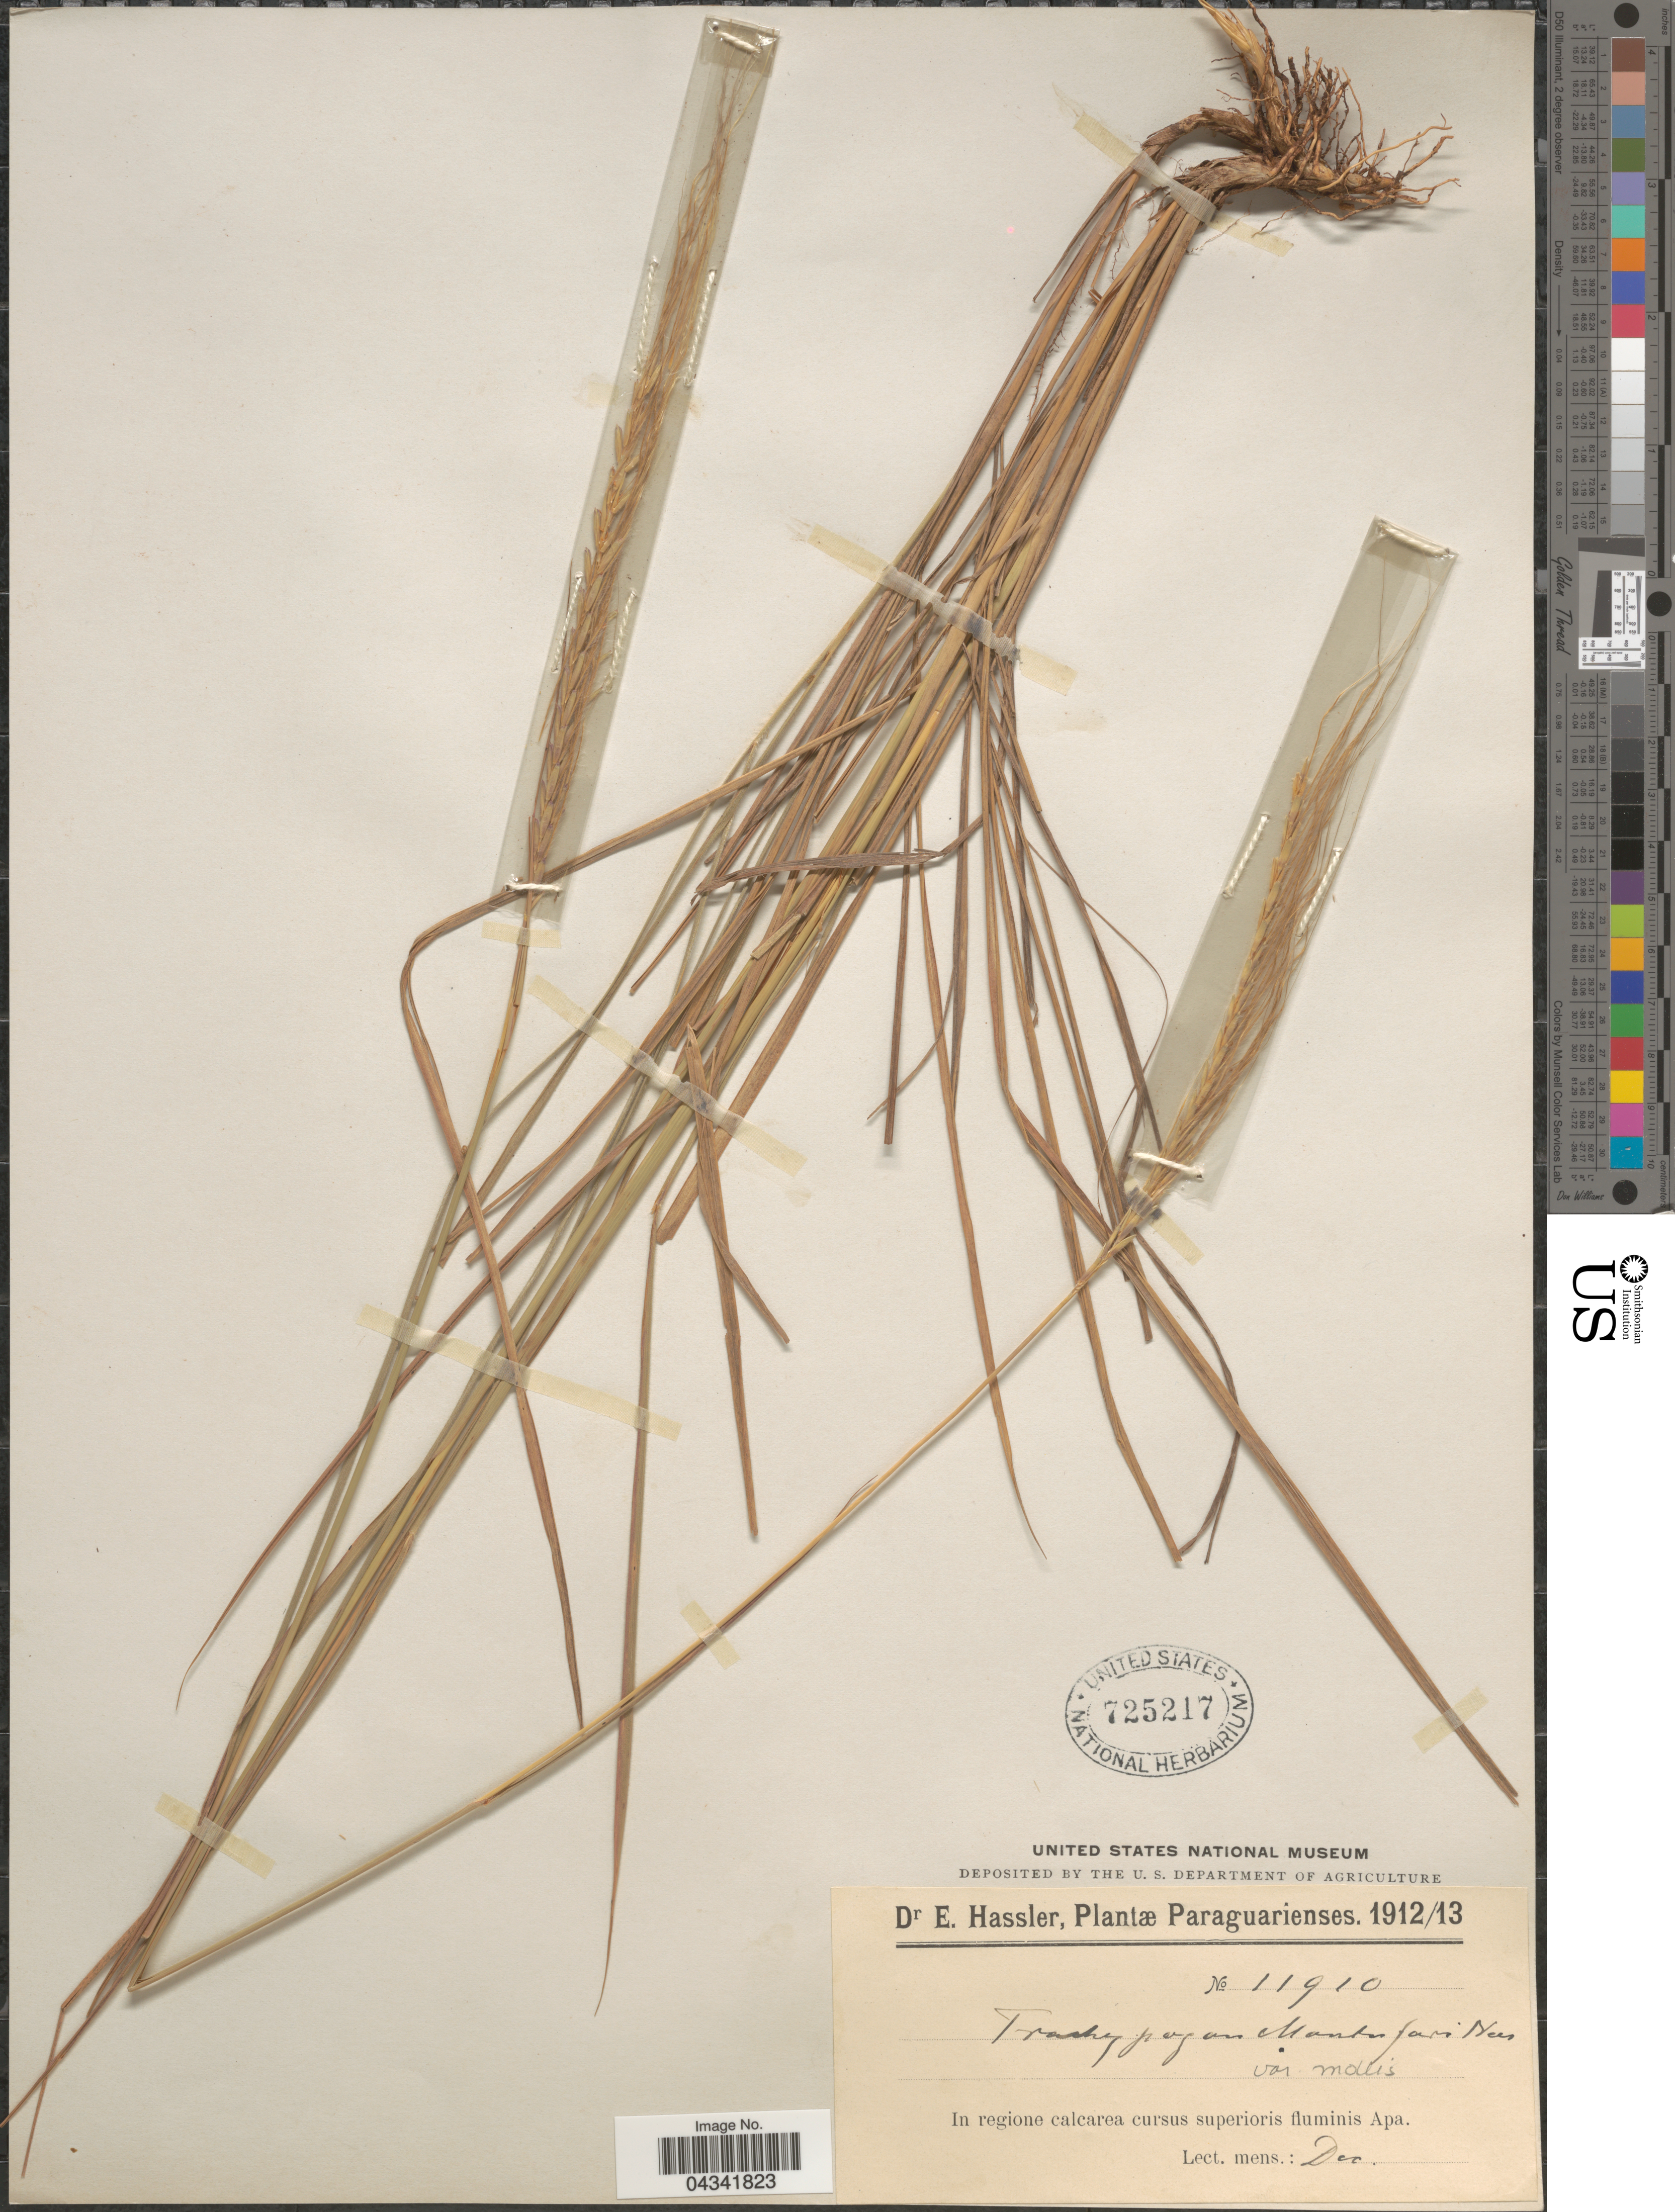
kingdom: Plantae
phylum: Tracheophyta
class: Liliopsida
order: Poales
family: Poaceae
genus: Trachypogon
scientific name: Trachypogon spicatus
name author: (L. f.) Kuntze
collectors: E. Hassler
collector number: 11910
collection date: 1912-12/1913-12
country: Paraguay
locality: Paraguarienses. In regione calcarea cursus superioris fluminis Apa.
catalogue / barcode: US 725217